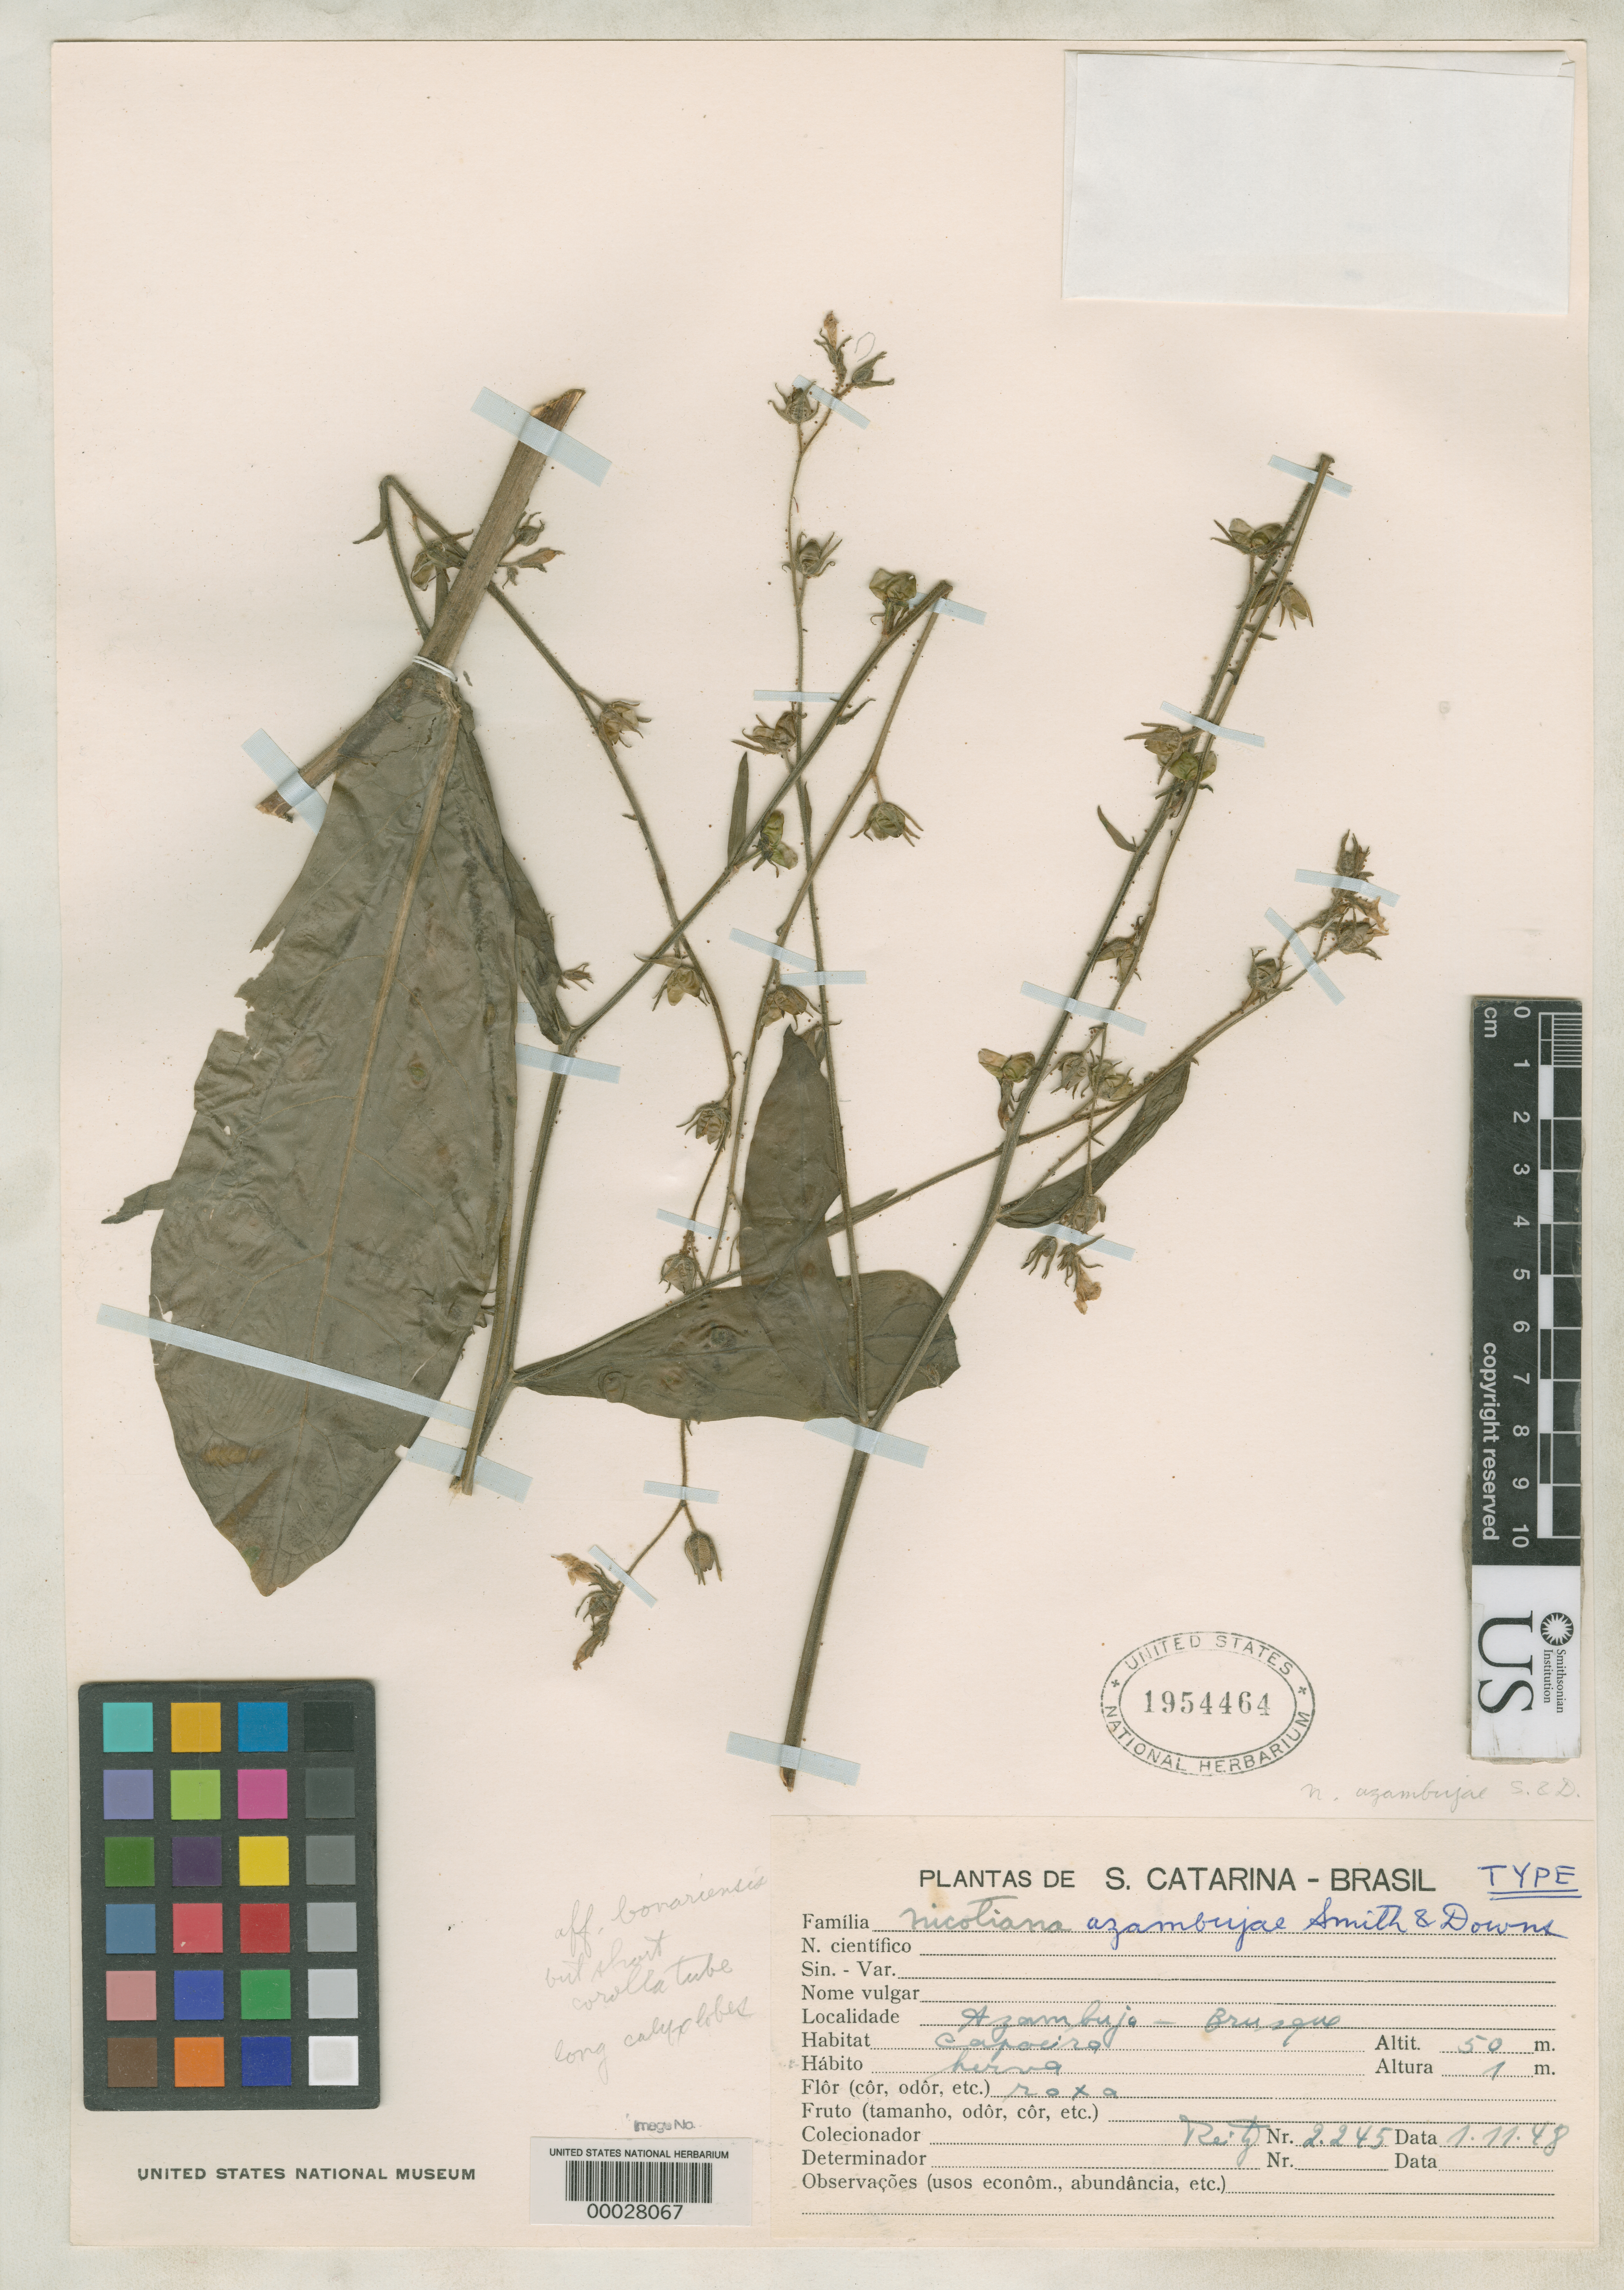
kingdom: Plantae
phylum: Tracheophyta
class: Magnoliopsida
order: Solanales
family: Solanaceae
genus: Nicotiana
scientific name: Nicotiana azambujae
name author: L.B. Sm. & Downs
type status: Holotype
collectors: R. Reitz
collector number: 2245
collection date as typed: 1948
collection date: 1948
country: Brazil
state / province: Santa Catarina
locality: Azambuja - Brusque.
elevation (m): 50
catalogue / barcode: US 1954464